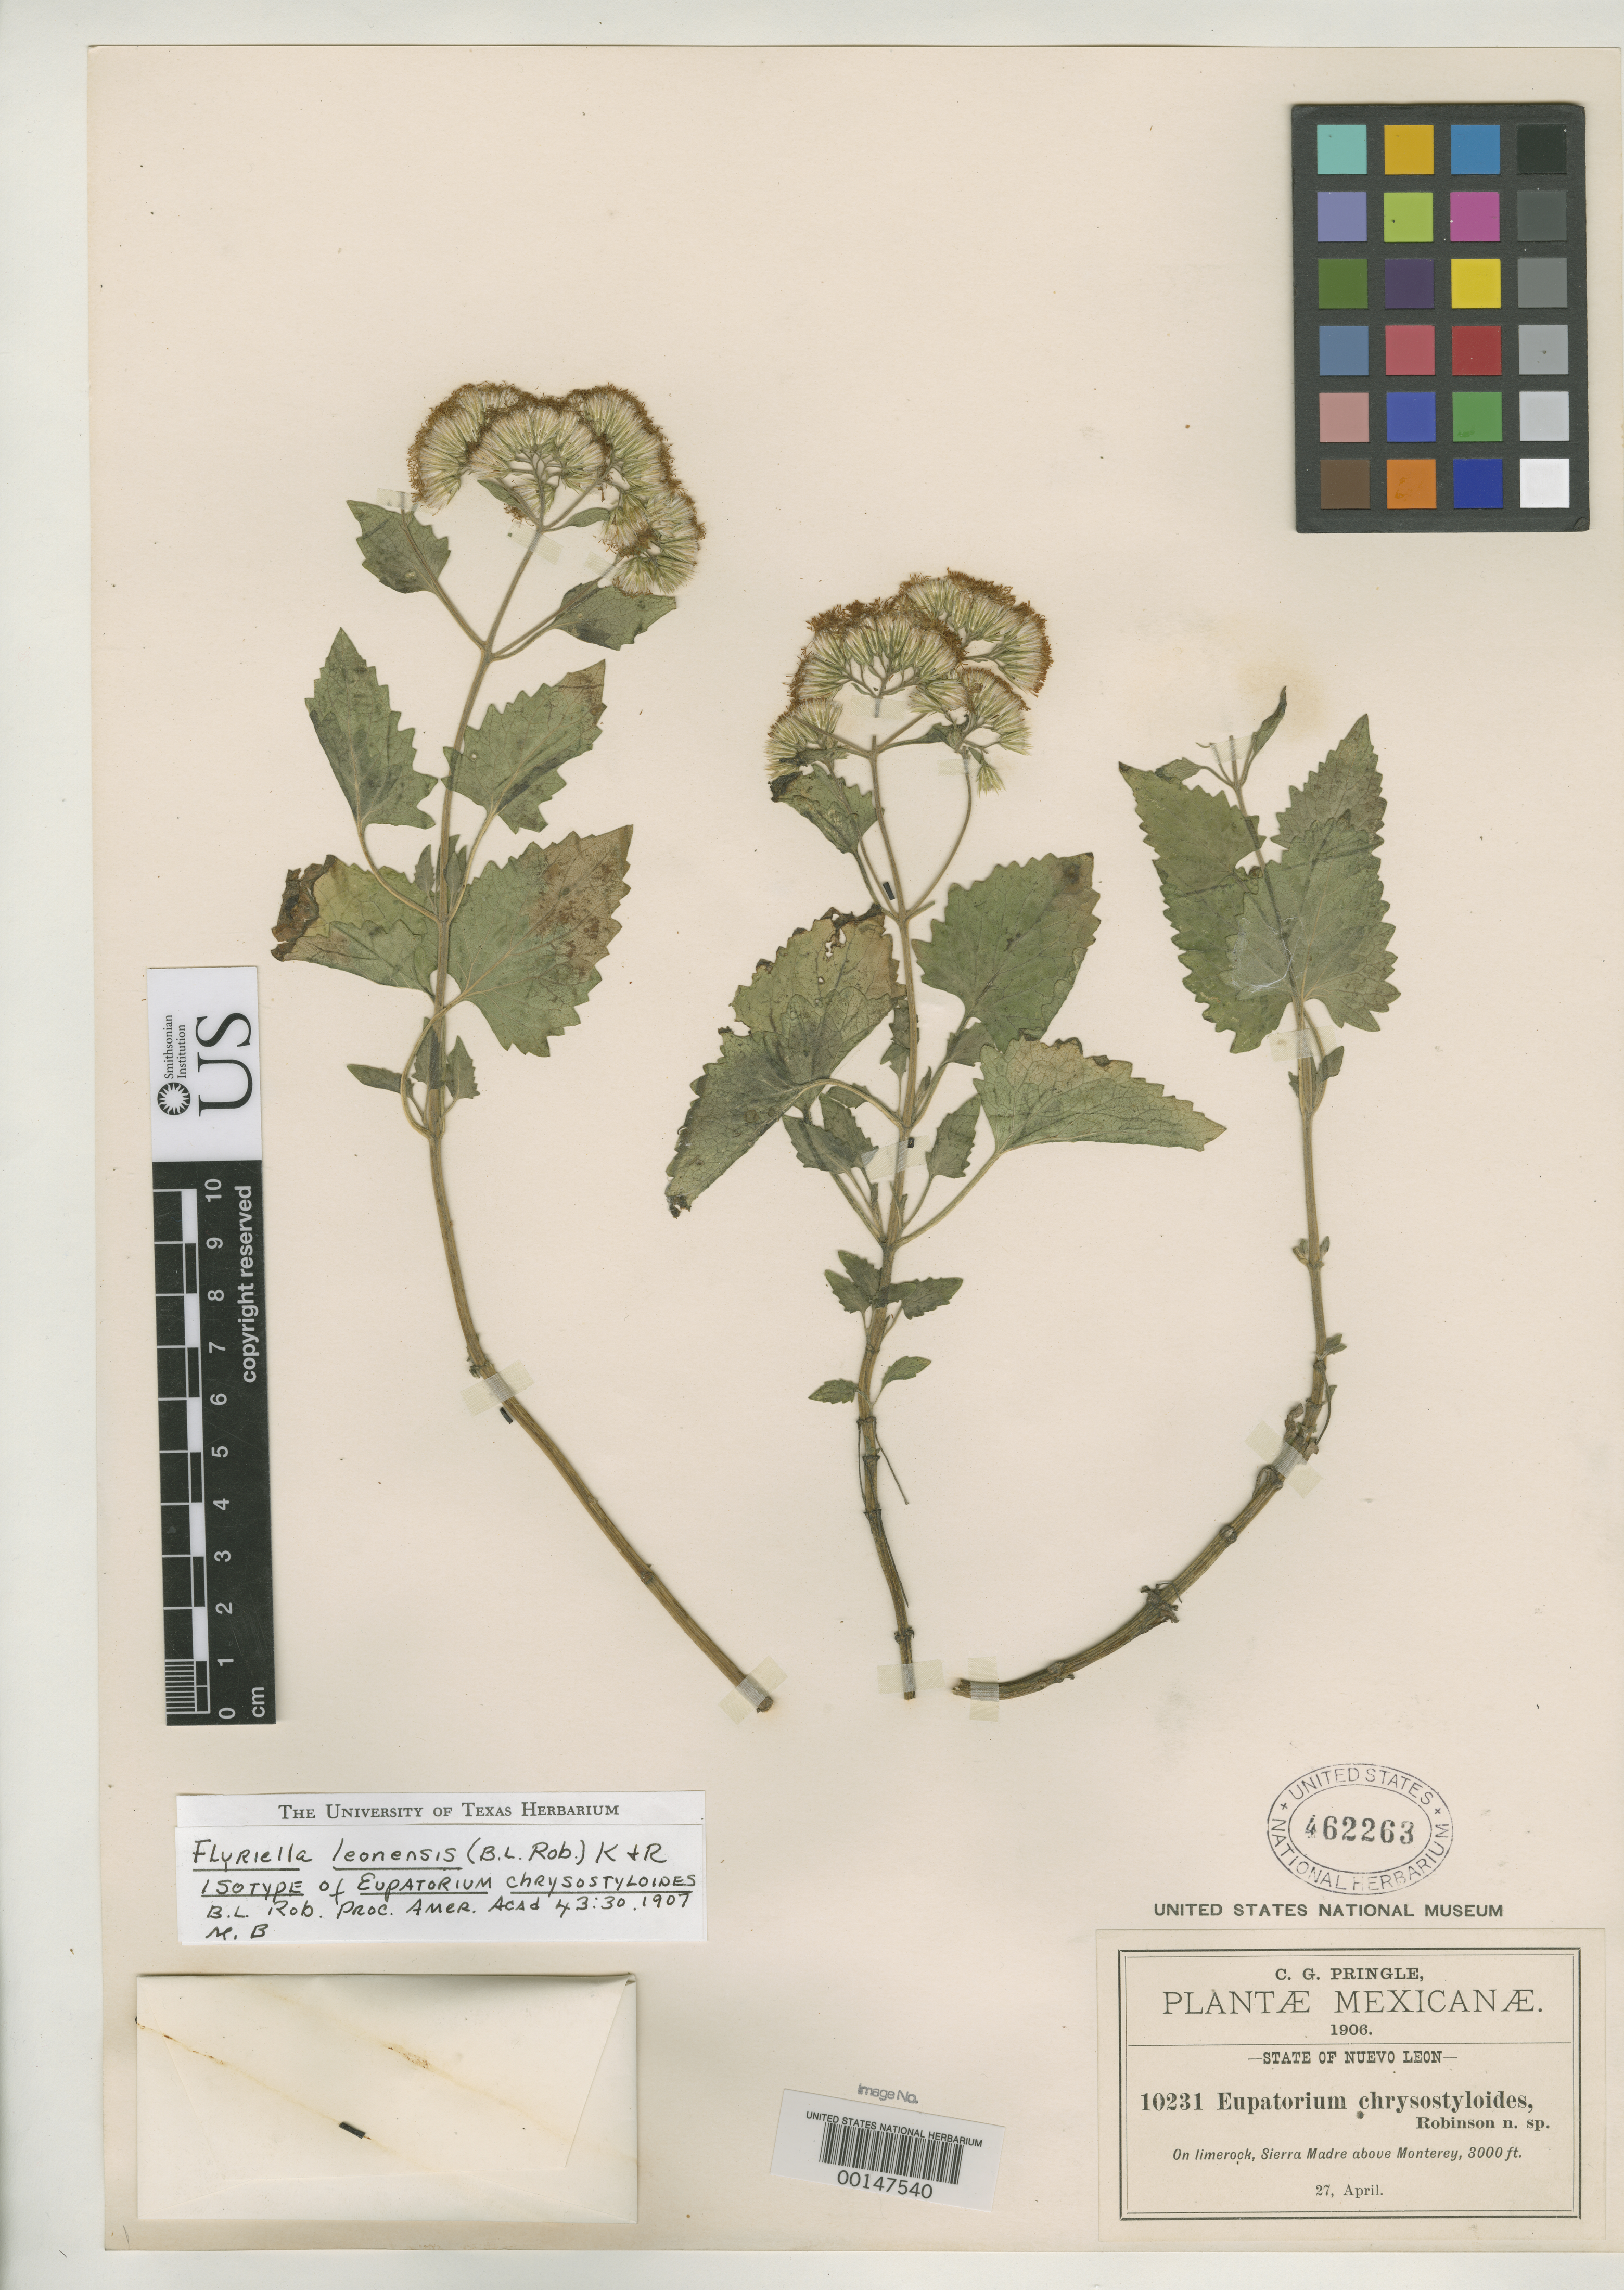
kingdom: Plantae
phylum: Tracheophyta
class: Magnoliopsida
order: Asterales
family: Asteraceae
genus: Eupatorium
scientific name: Eupatorium chrysostyloides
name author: B.L. Rob.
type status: Isotype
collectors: C. G. Pringle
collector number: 10231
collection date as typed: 27 Apr 1906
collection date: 1906-04-27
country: Mexico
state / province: Nuevo León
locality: Sierra Madre, Monterrey.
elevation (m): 915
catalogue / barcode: US 462263